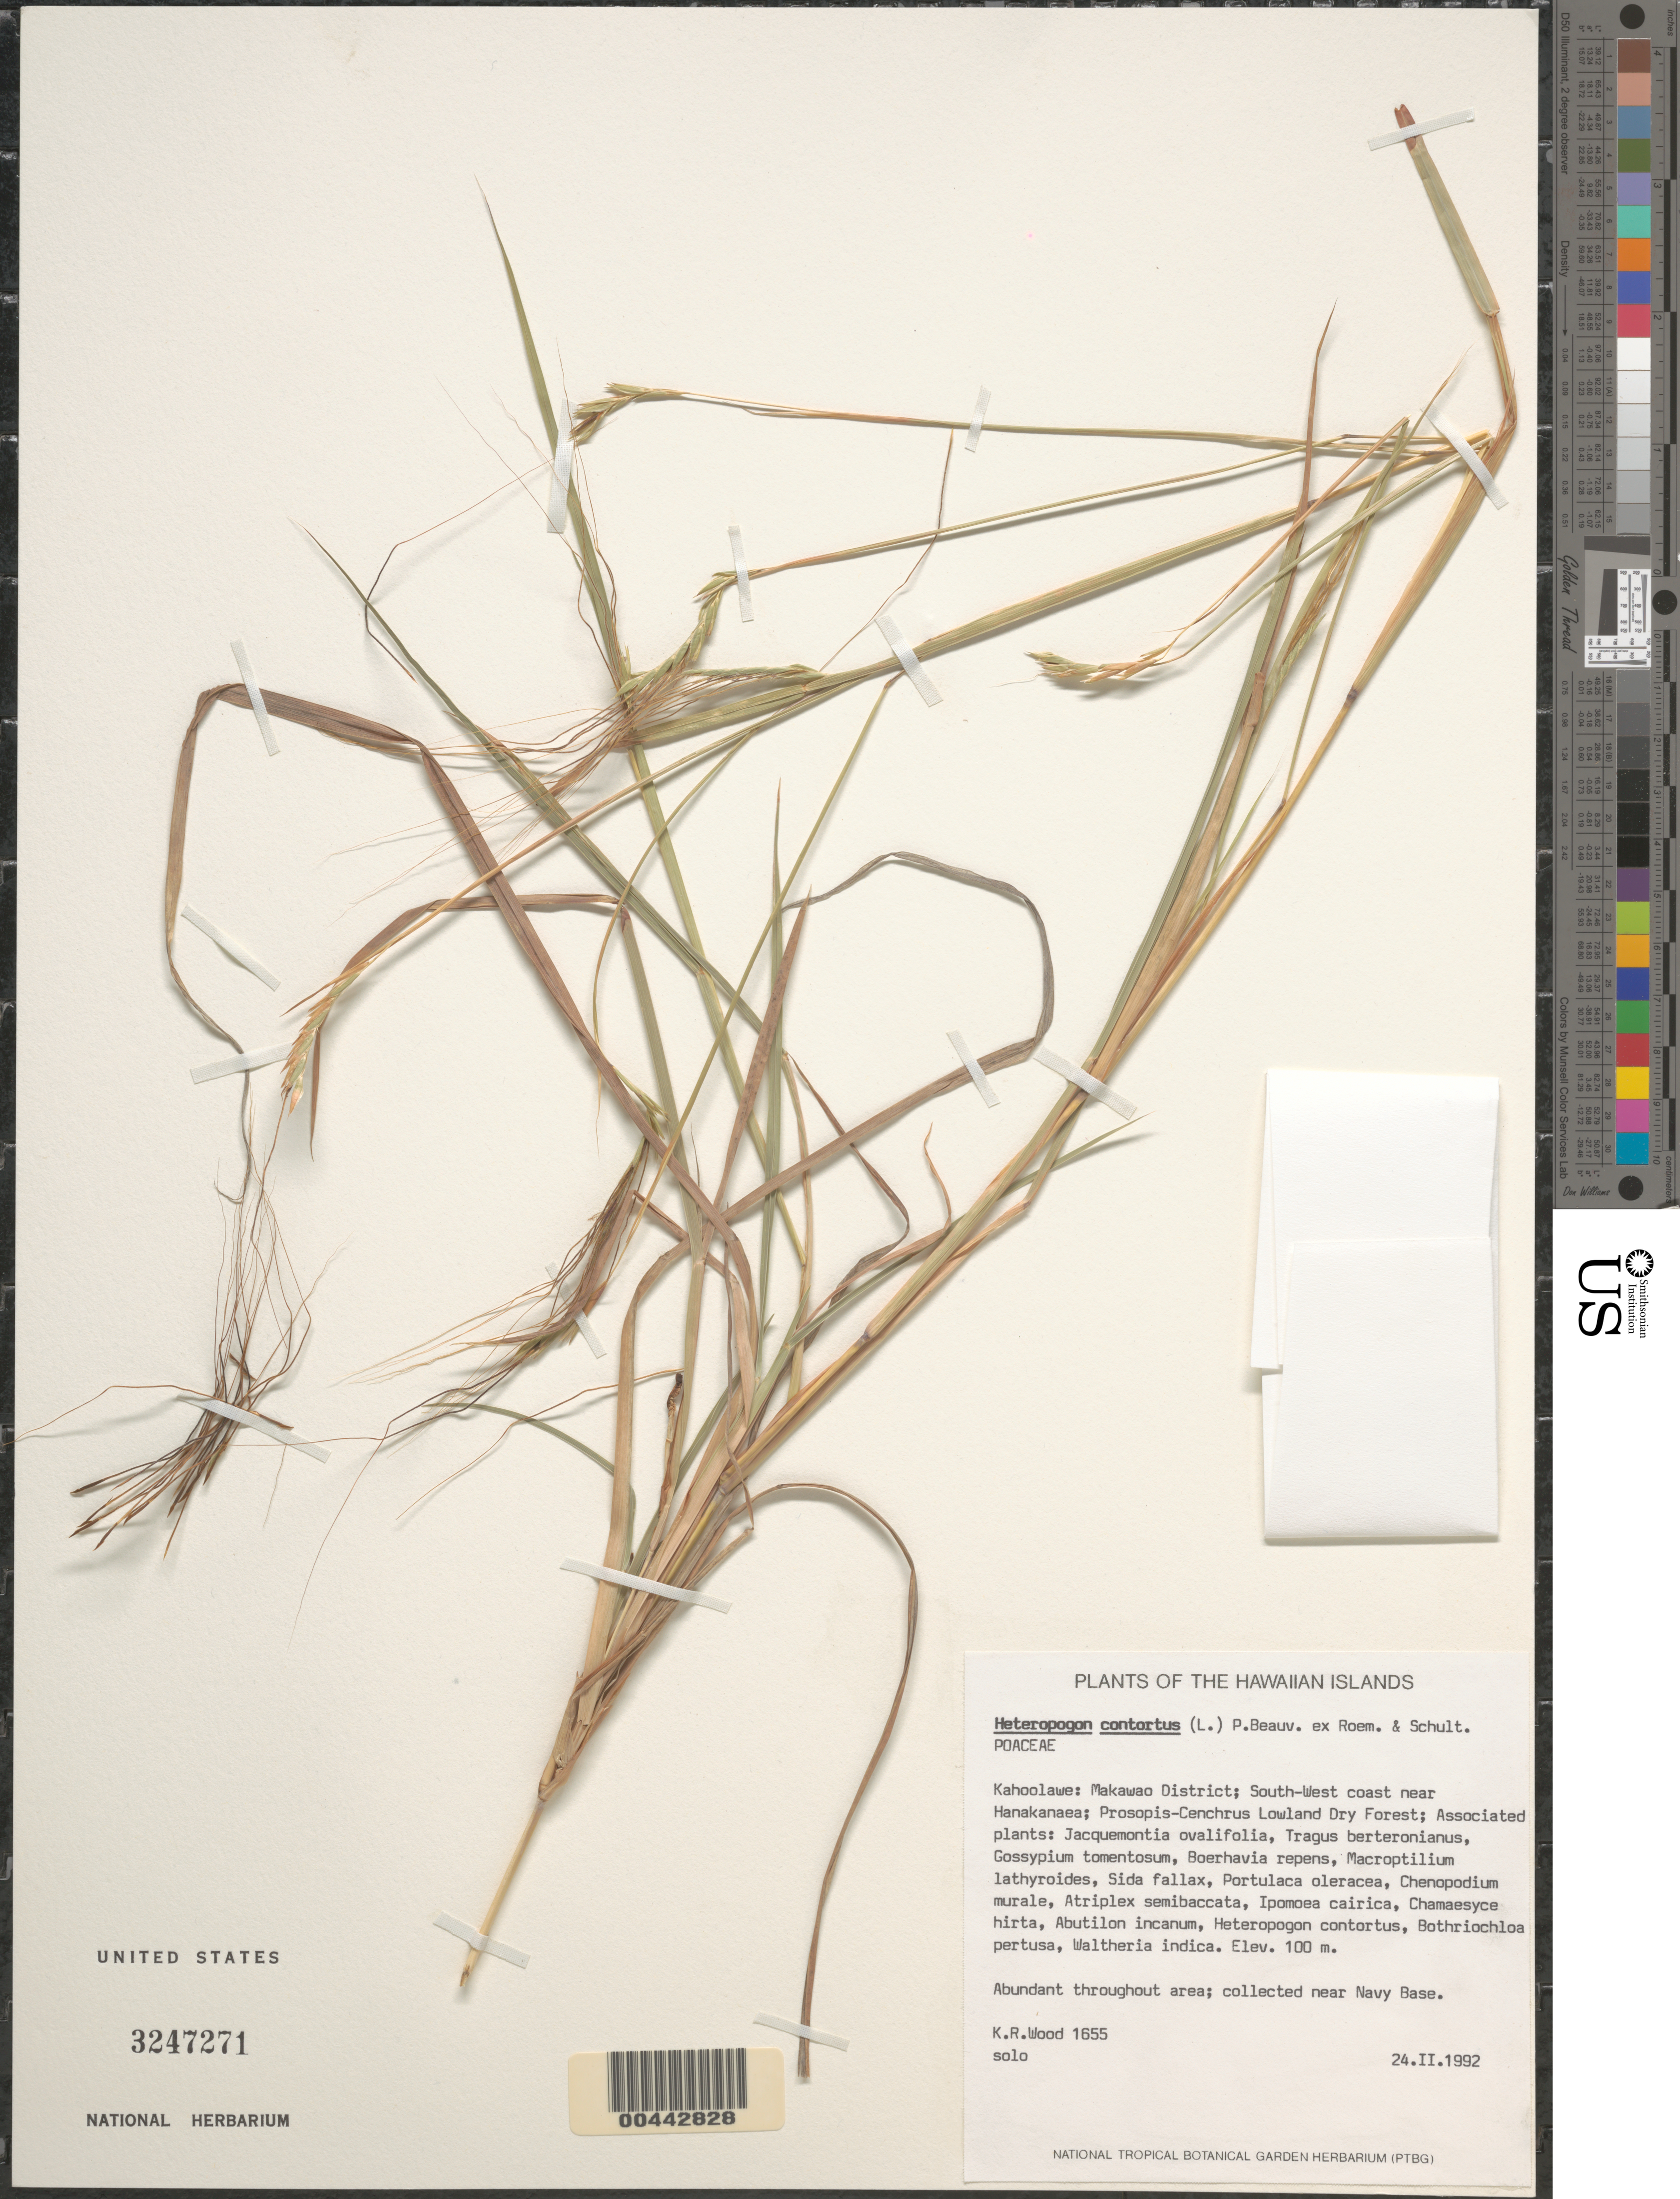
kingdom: Plantae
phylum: Tracheophyta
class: Liliopsida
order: Poales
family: Poaceae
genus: Heteropogon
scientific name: Heteropogon contortus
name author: (L.) P. Beauv. ex Roem. & Schult.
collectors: K. R. Wood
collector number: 1655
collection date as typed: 24 Feb 1992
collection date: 1992-02-24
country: United States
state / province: Hawaii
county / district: Maui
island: Kaho'olawe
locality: Makawao District; Southwest coast near Hanakanaea, near Navy Base.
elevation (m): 100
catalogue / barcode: US 3247271